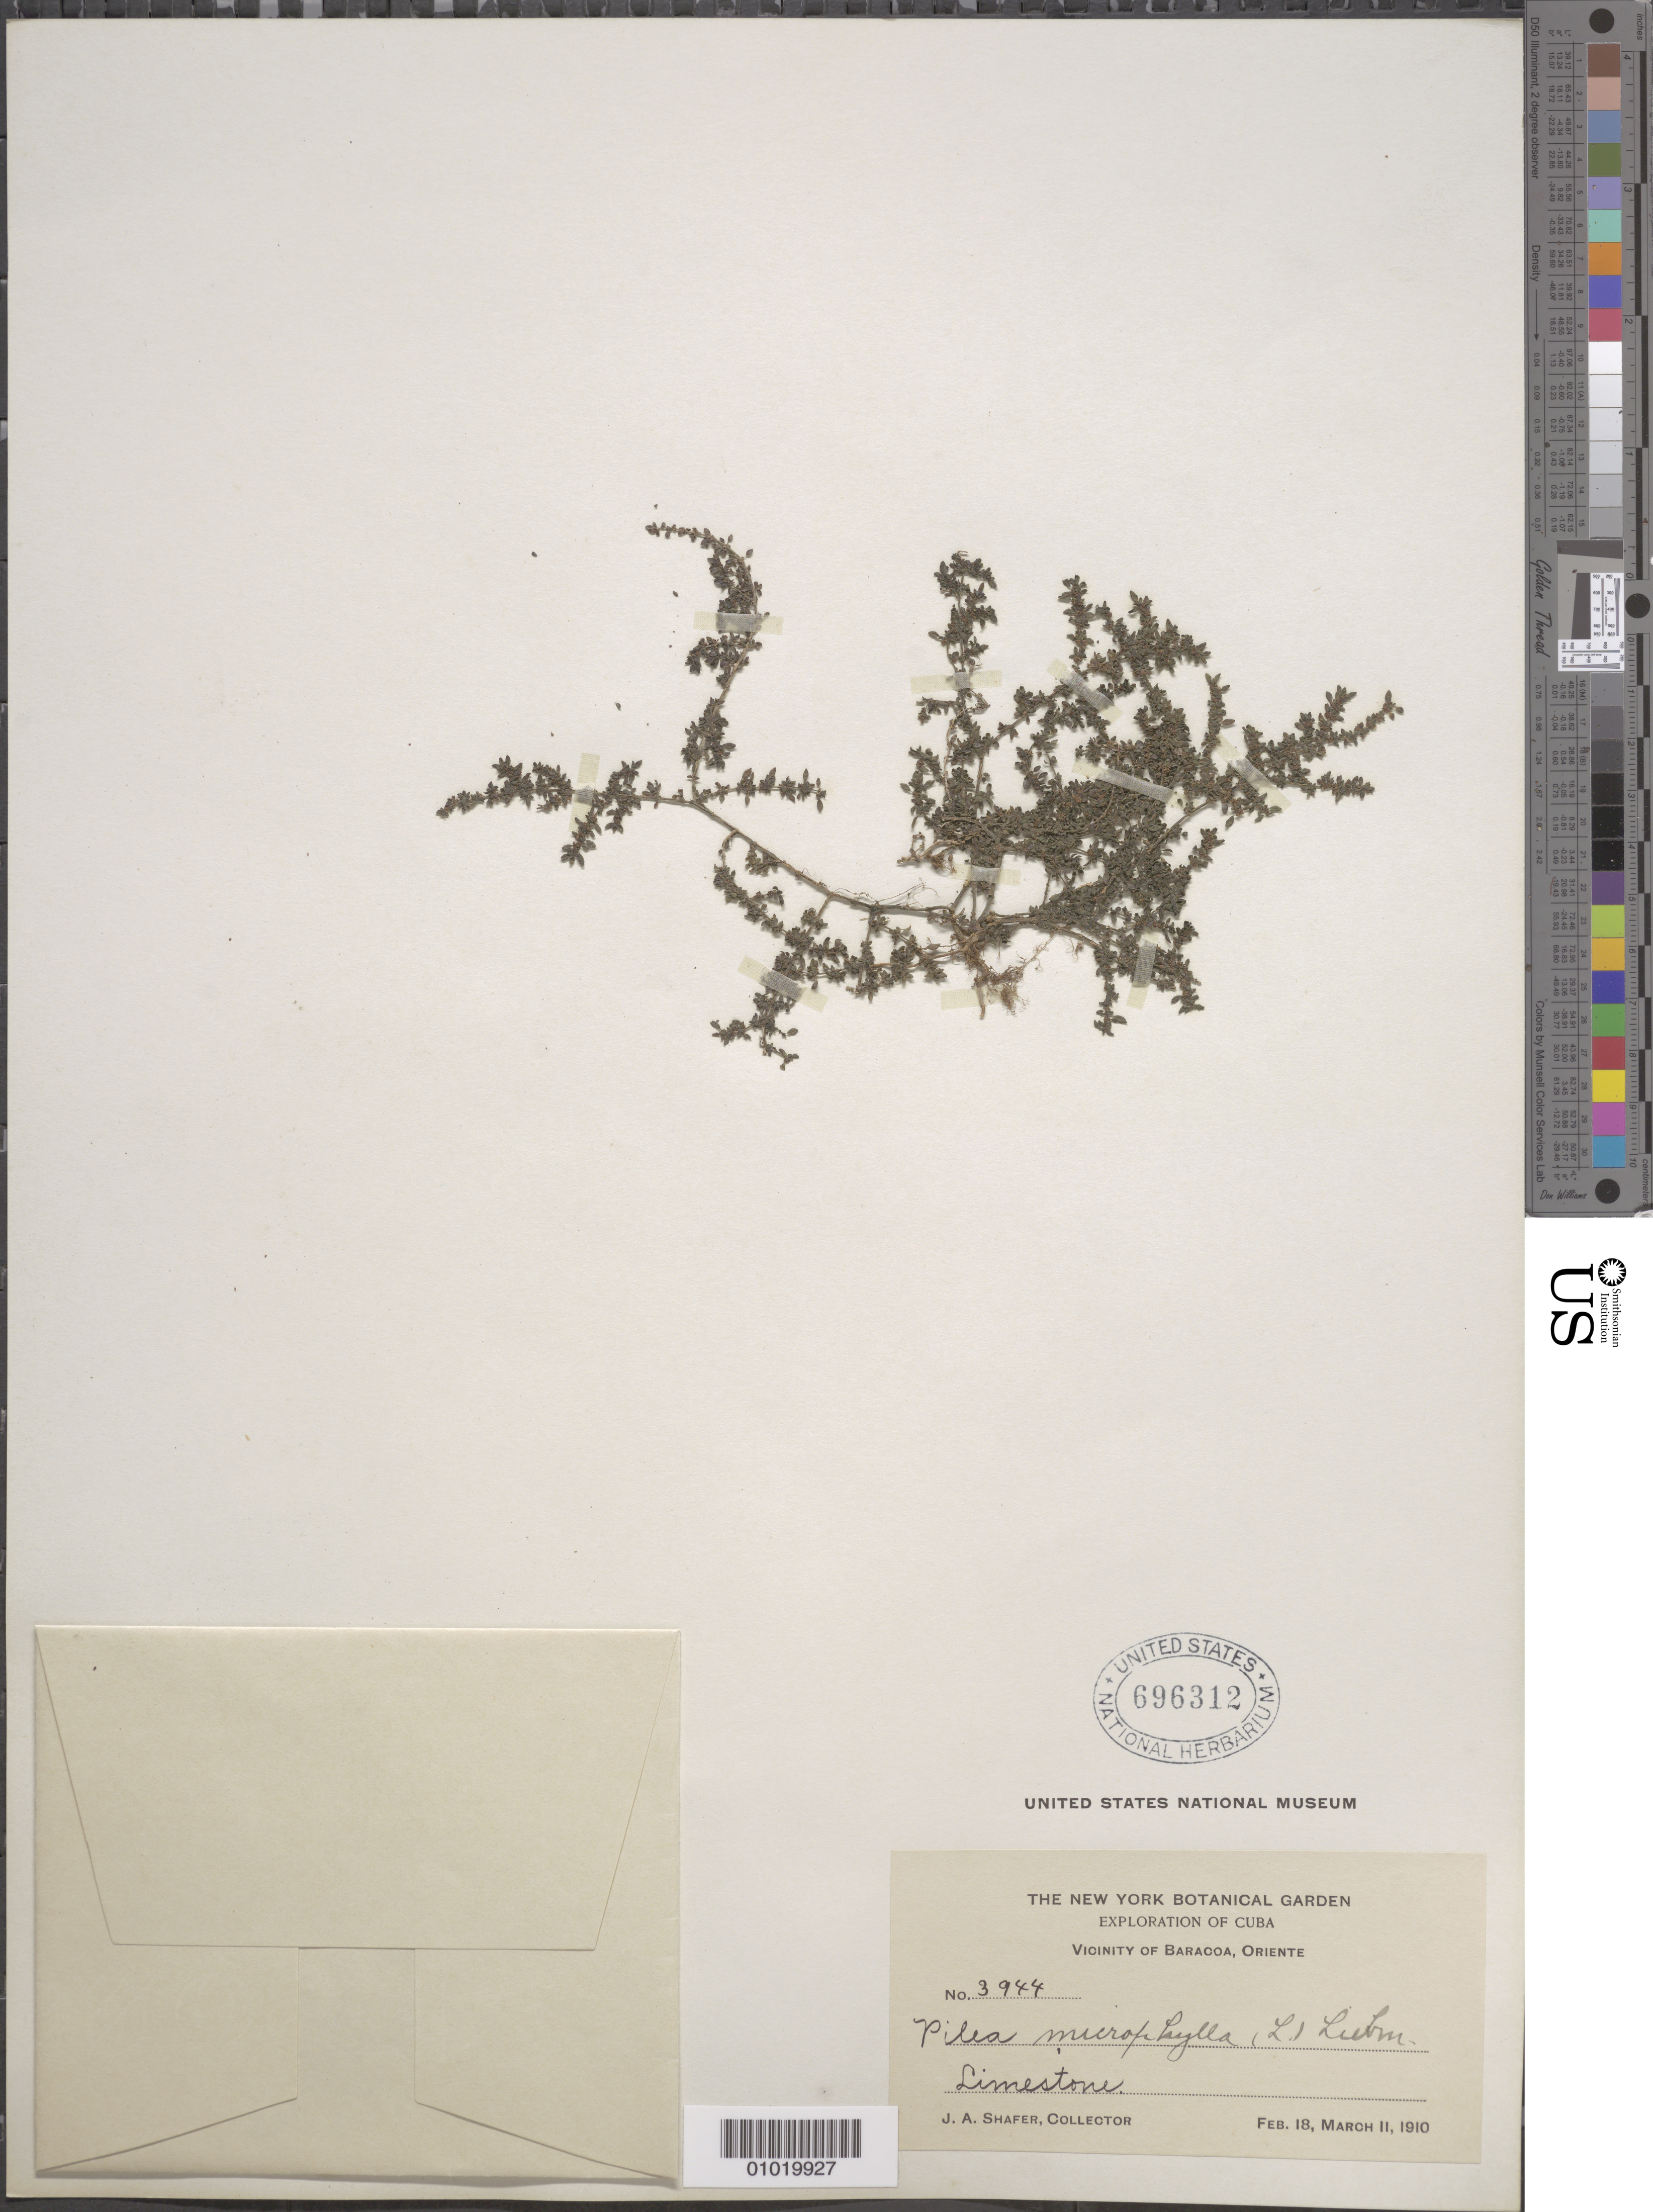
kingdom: Plantae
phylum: Tracheophyta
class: Magnoliopsida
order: Rosales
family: Urticaceae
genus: Pilea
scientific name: Pilea microphylla var. microphylla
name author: (L.) Liebm.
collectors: J. A. Shafer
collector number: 3944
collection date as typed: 18 Feb 1910 to 11 Mar 1910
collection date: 1910-02-18/1910-03-11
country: Cuba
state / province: Guantánamo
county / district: Baracoa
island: Cuba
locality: Vicinity of Baracoa, Oriente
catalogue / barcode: US 696312